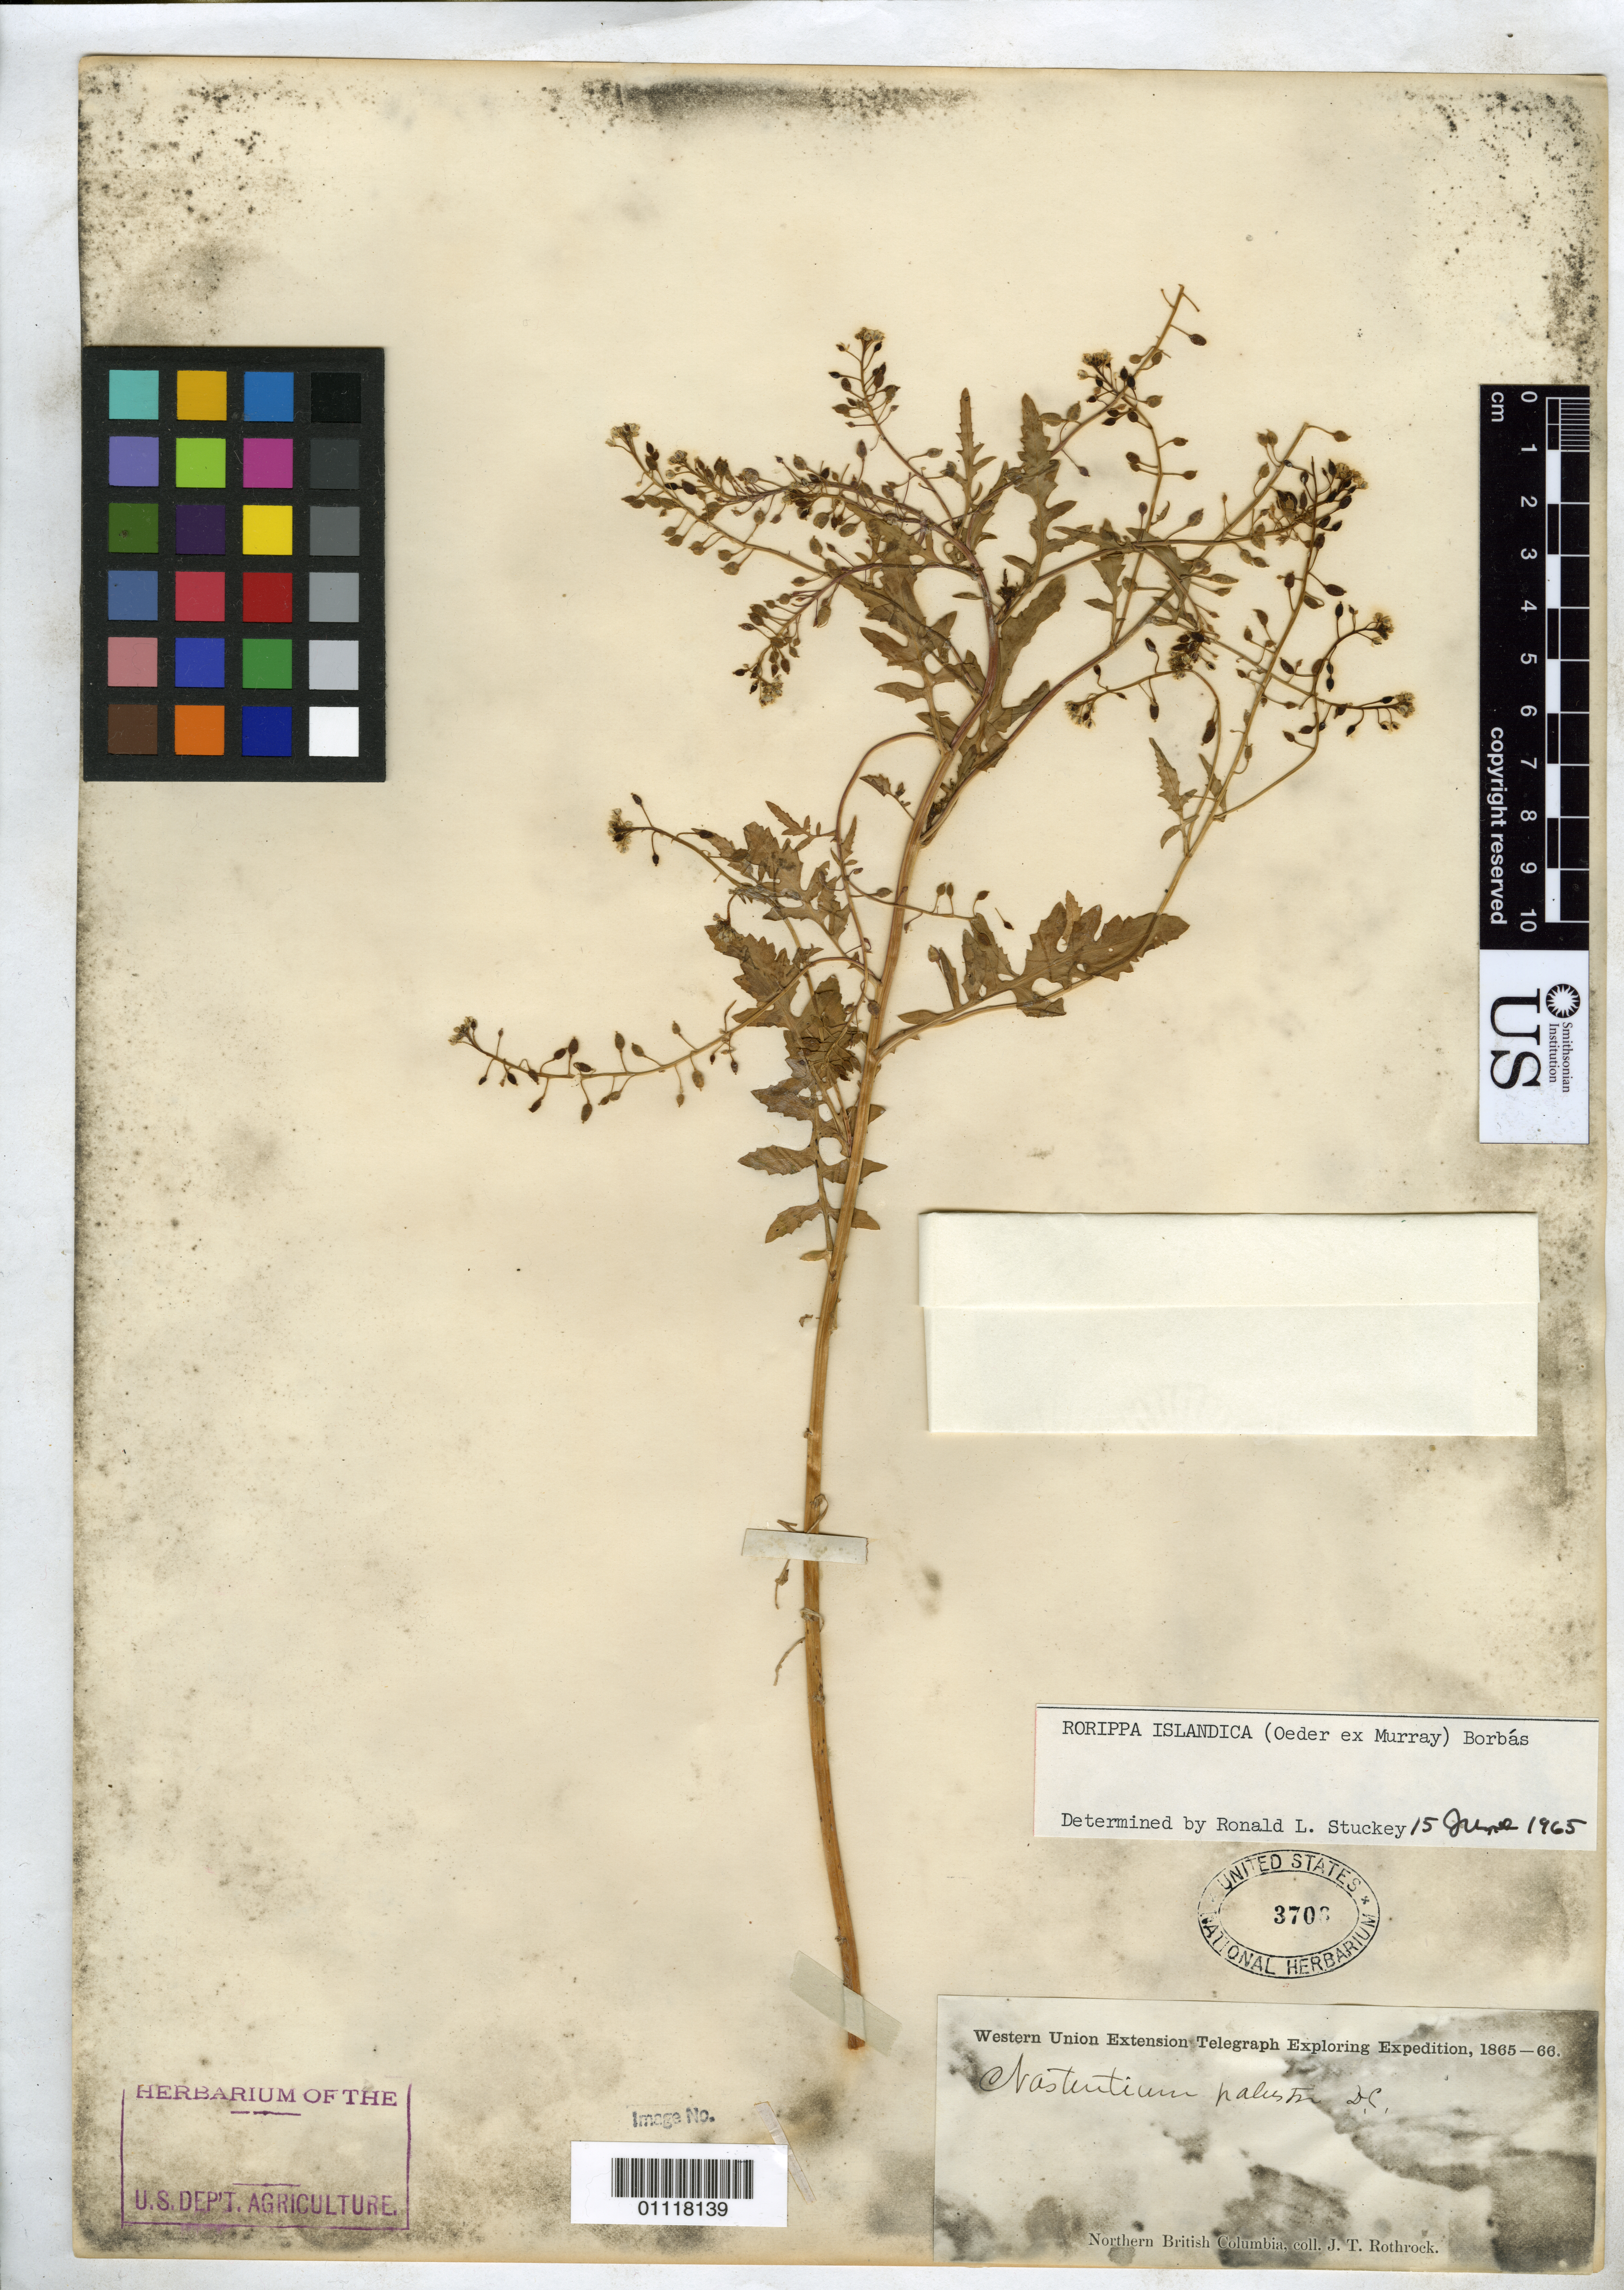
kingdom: Plantae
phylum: Tracheophyta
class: Magnoliopsida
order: Brassicales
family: Brassicaceae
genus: Rorippa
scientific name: Rorippa islandica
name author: (Oeder) Borbás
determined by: Stuckey, R. L.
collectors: J. T. Rothrock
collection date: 1865/1866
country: Canada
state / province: British Columbia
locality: Northern British Columbia.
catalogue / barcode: US 3708